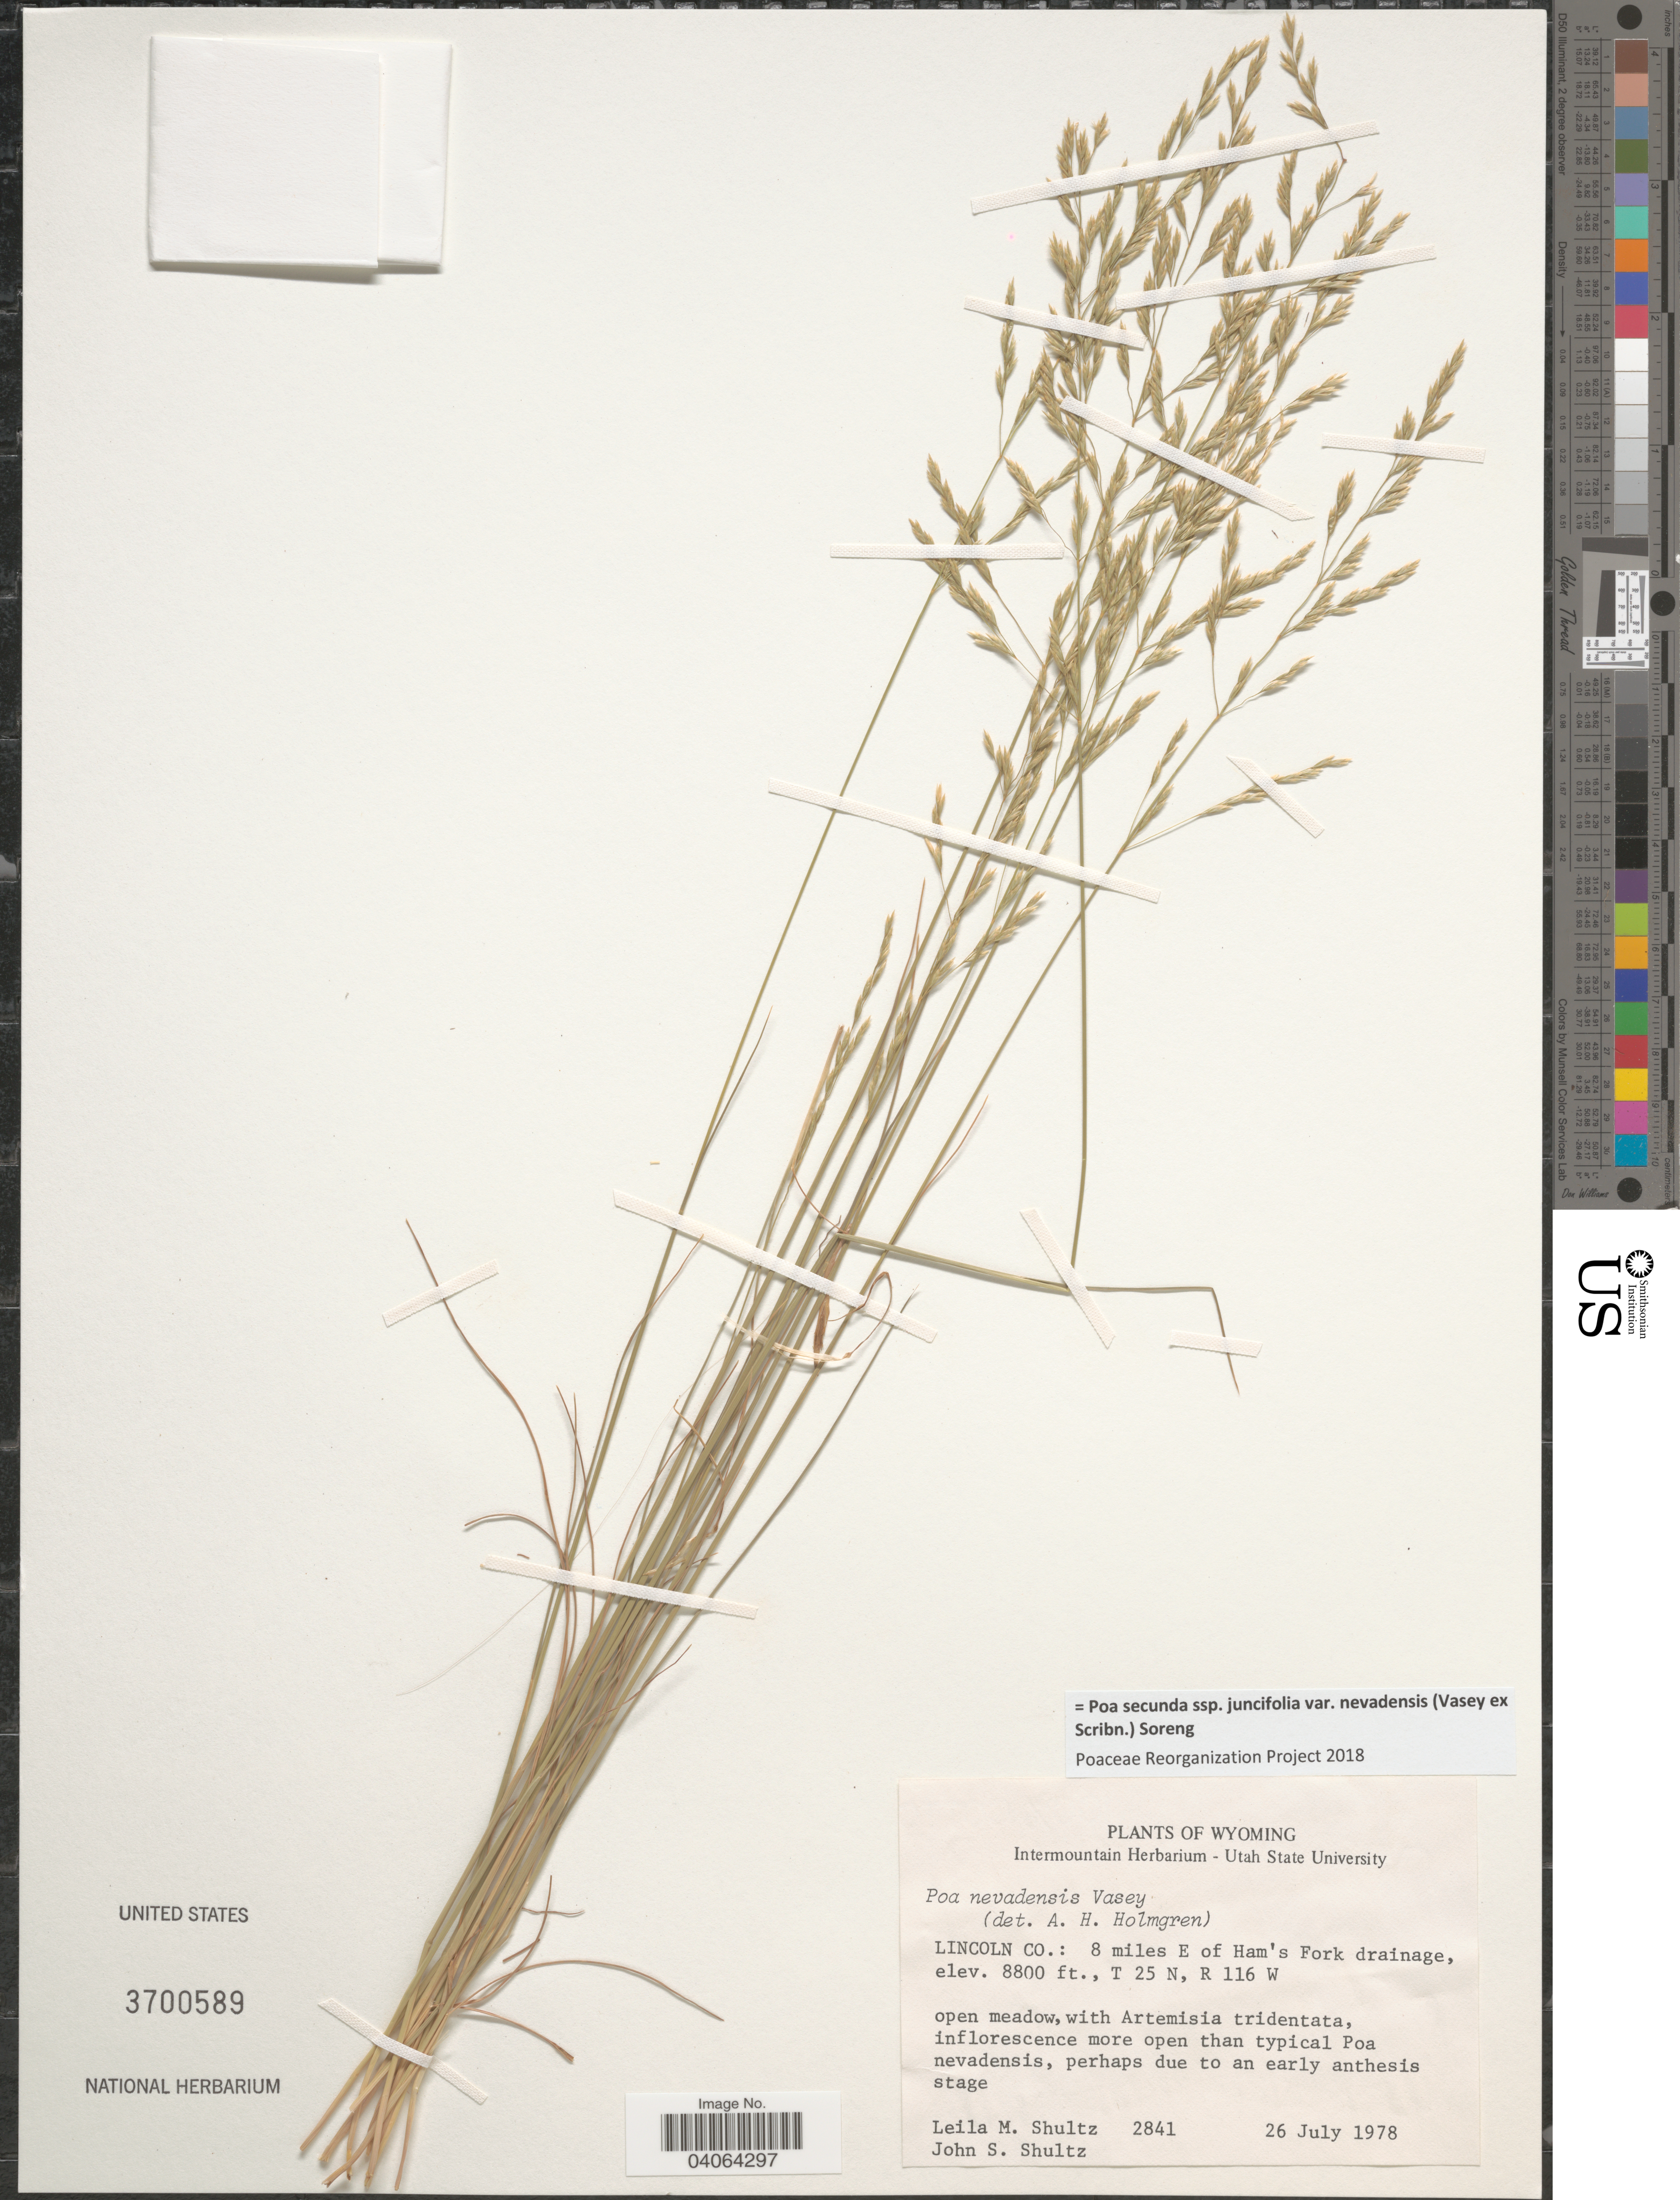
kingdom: Plantae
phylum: Tracheophyta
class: Liliopsida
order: Poales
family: Poaceae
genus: Poa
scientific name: Poa secunda subsp. juncifolia var. nevadensis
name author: (Vasey ex Scribn.) Soreng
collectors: L. Schultz & J. Schultz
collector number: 2841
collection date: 1978-07-26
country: United States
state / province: Wyoming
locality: Lincoln Co.: 8 miles E of Ham's Fork drainage, T 25 N, R 116 W.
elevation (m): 2682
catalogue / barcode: US 3700589